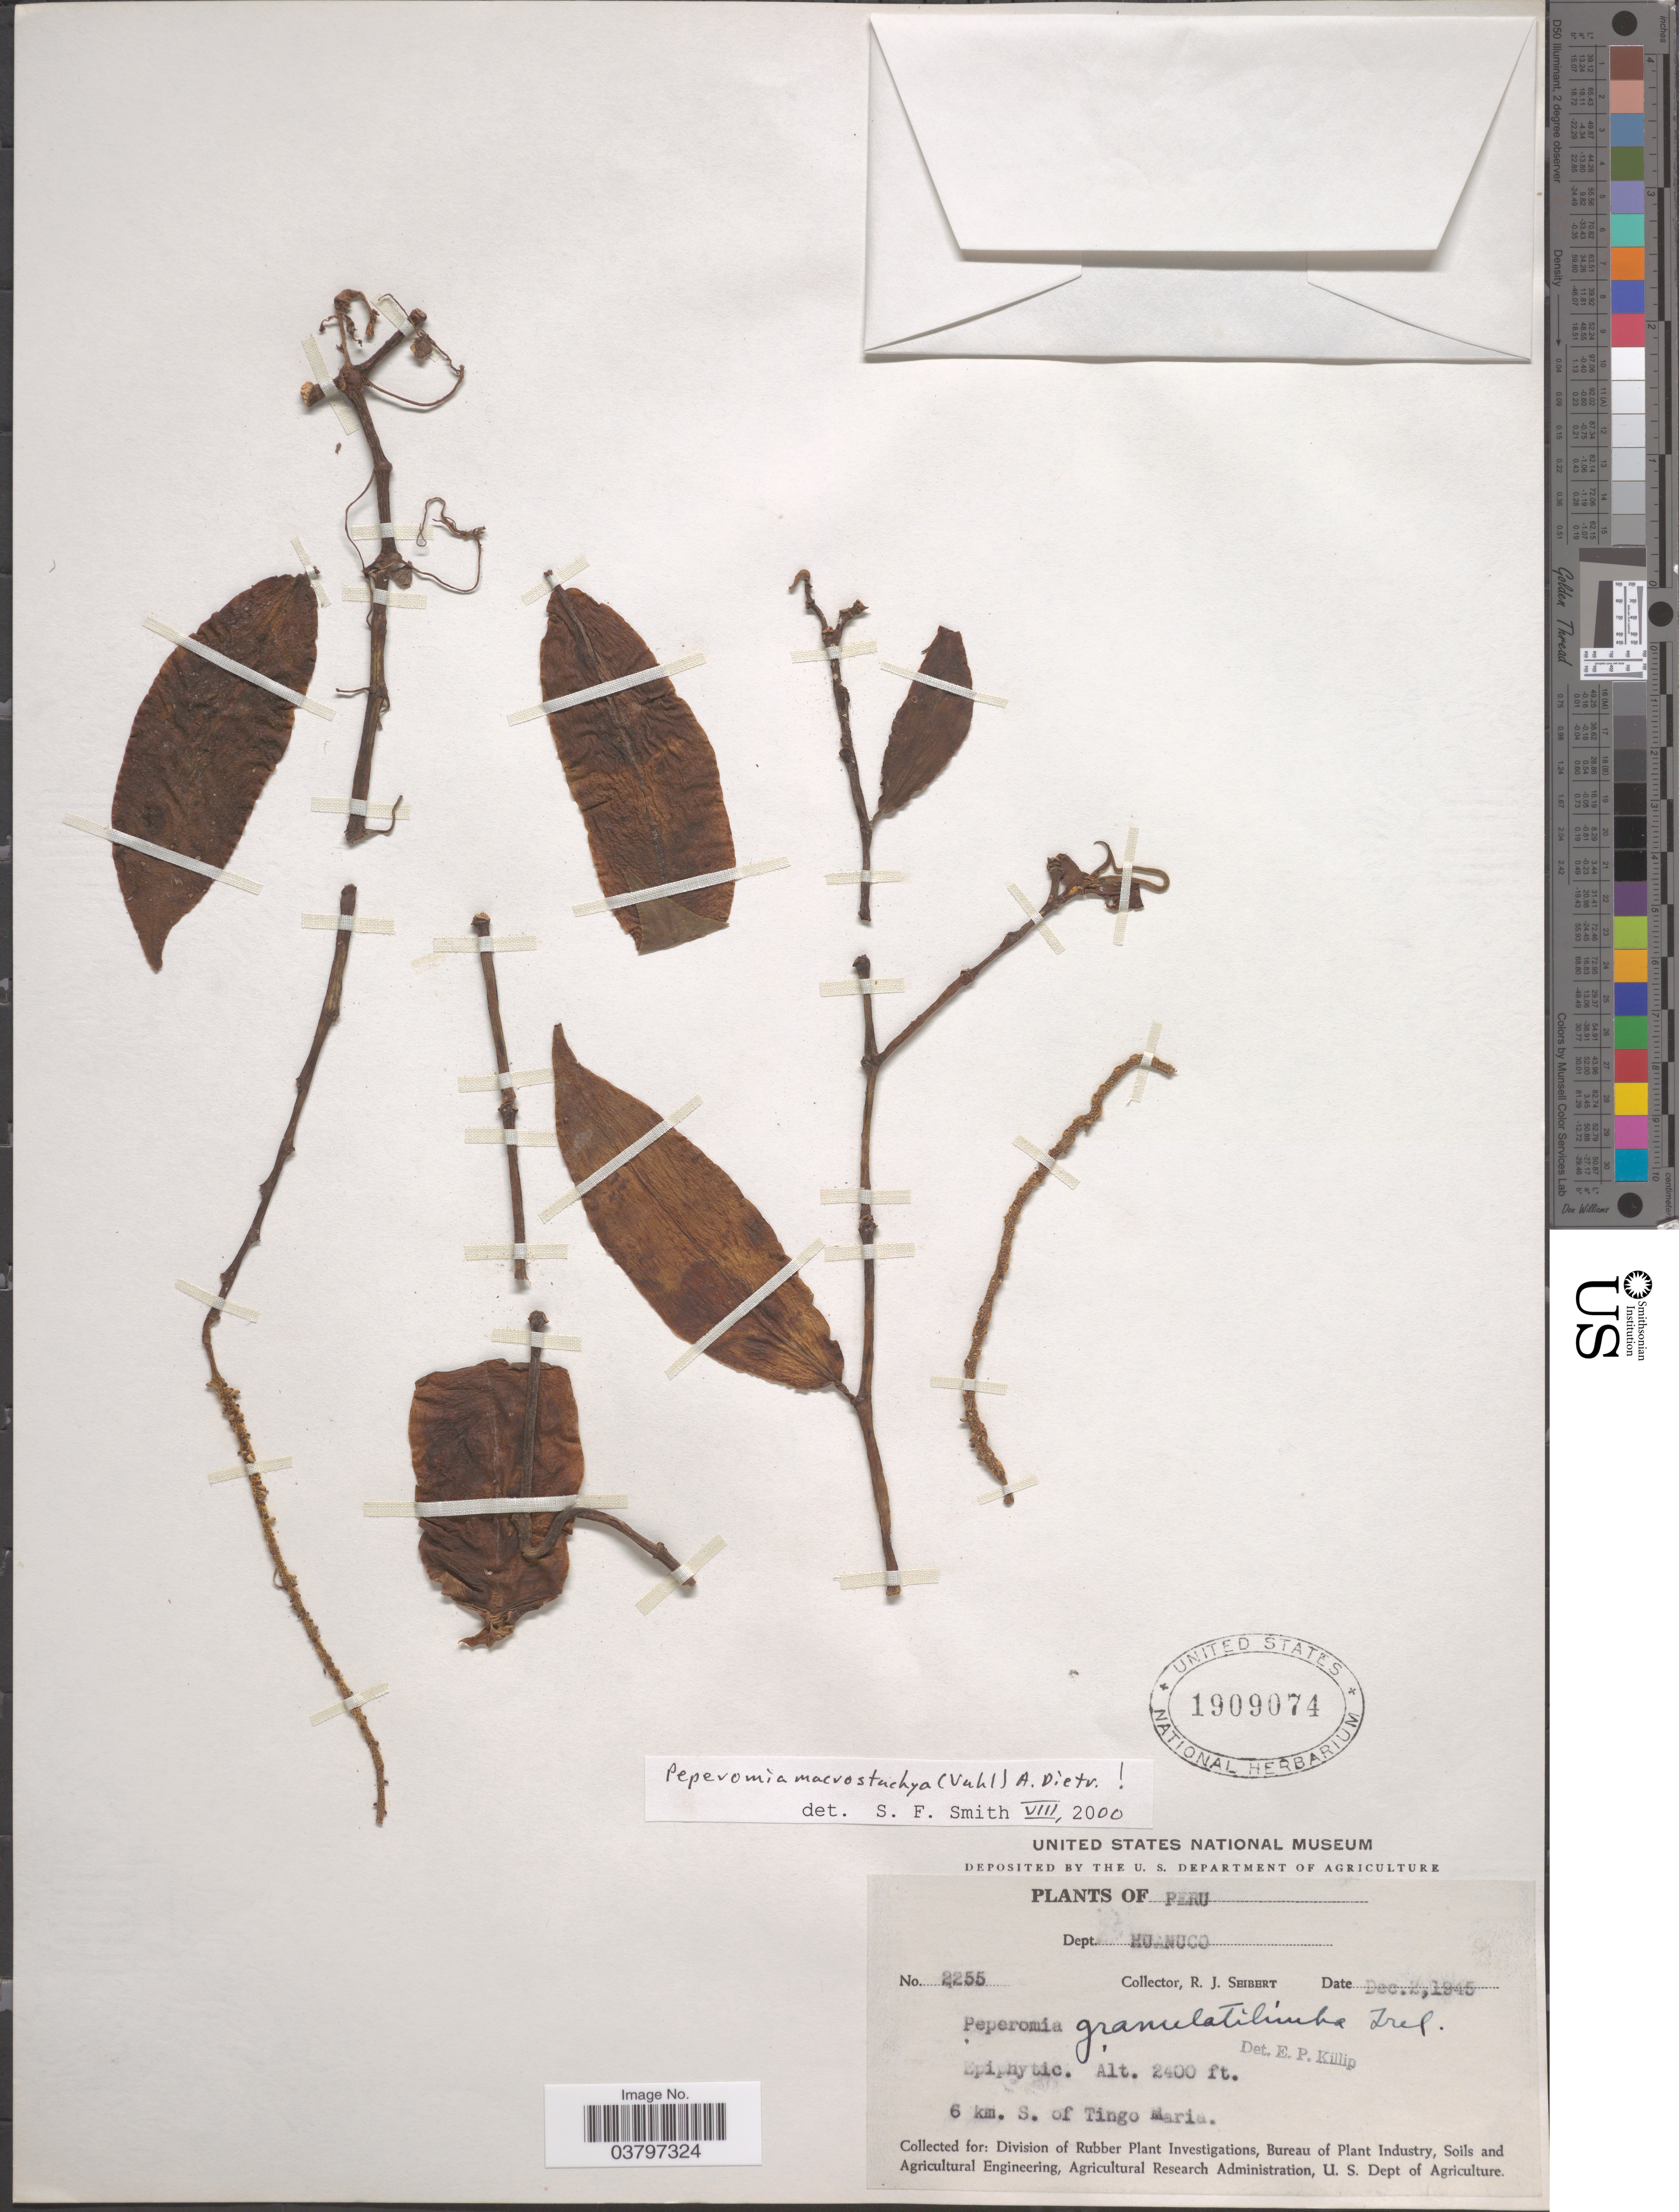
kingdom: Plantae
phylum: Tracheophyta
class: Magnoliopsida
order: Piperales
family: Piperaceae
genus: Peperomia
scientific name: Peperomia granulatilimba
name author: Trel.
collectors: R. J. Seibert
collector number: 2255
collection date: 1945-12-02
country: Peru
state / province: Huánuco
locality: Dept. Huanuco. 6 km. S. of Tingo Maria.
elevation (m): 732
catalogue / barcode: US 1909074